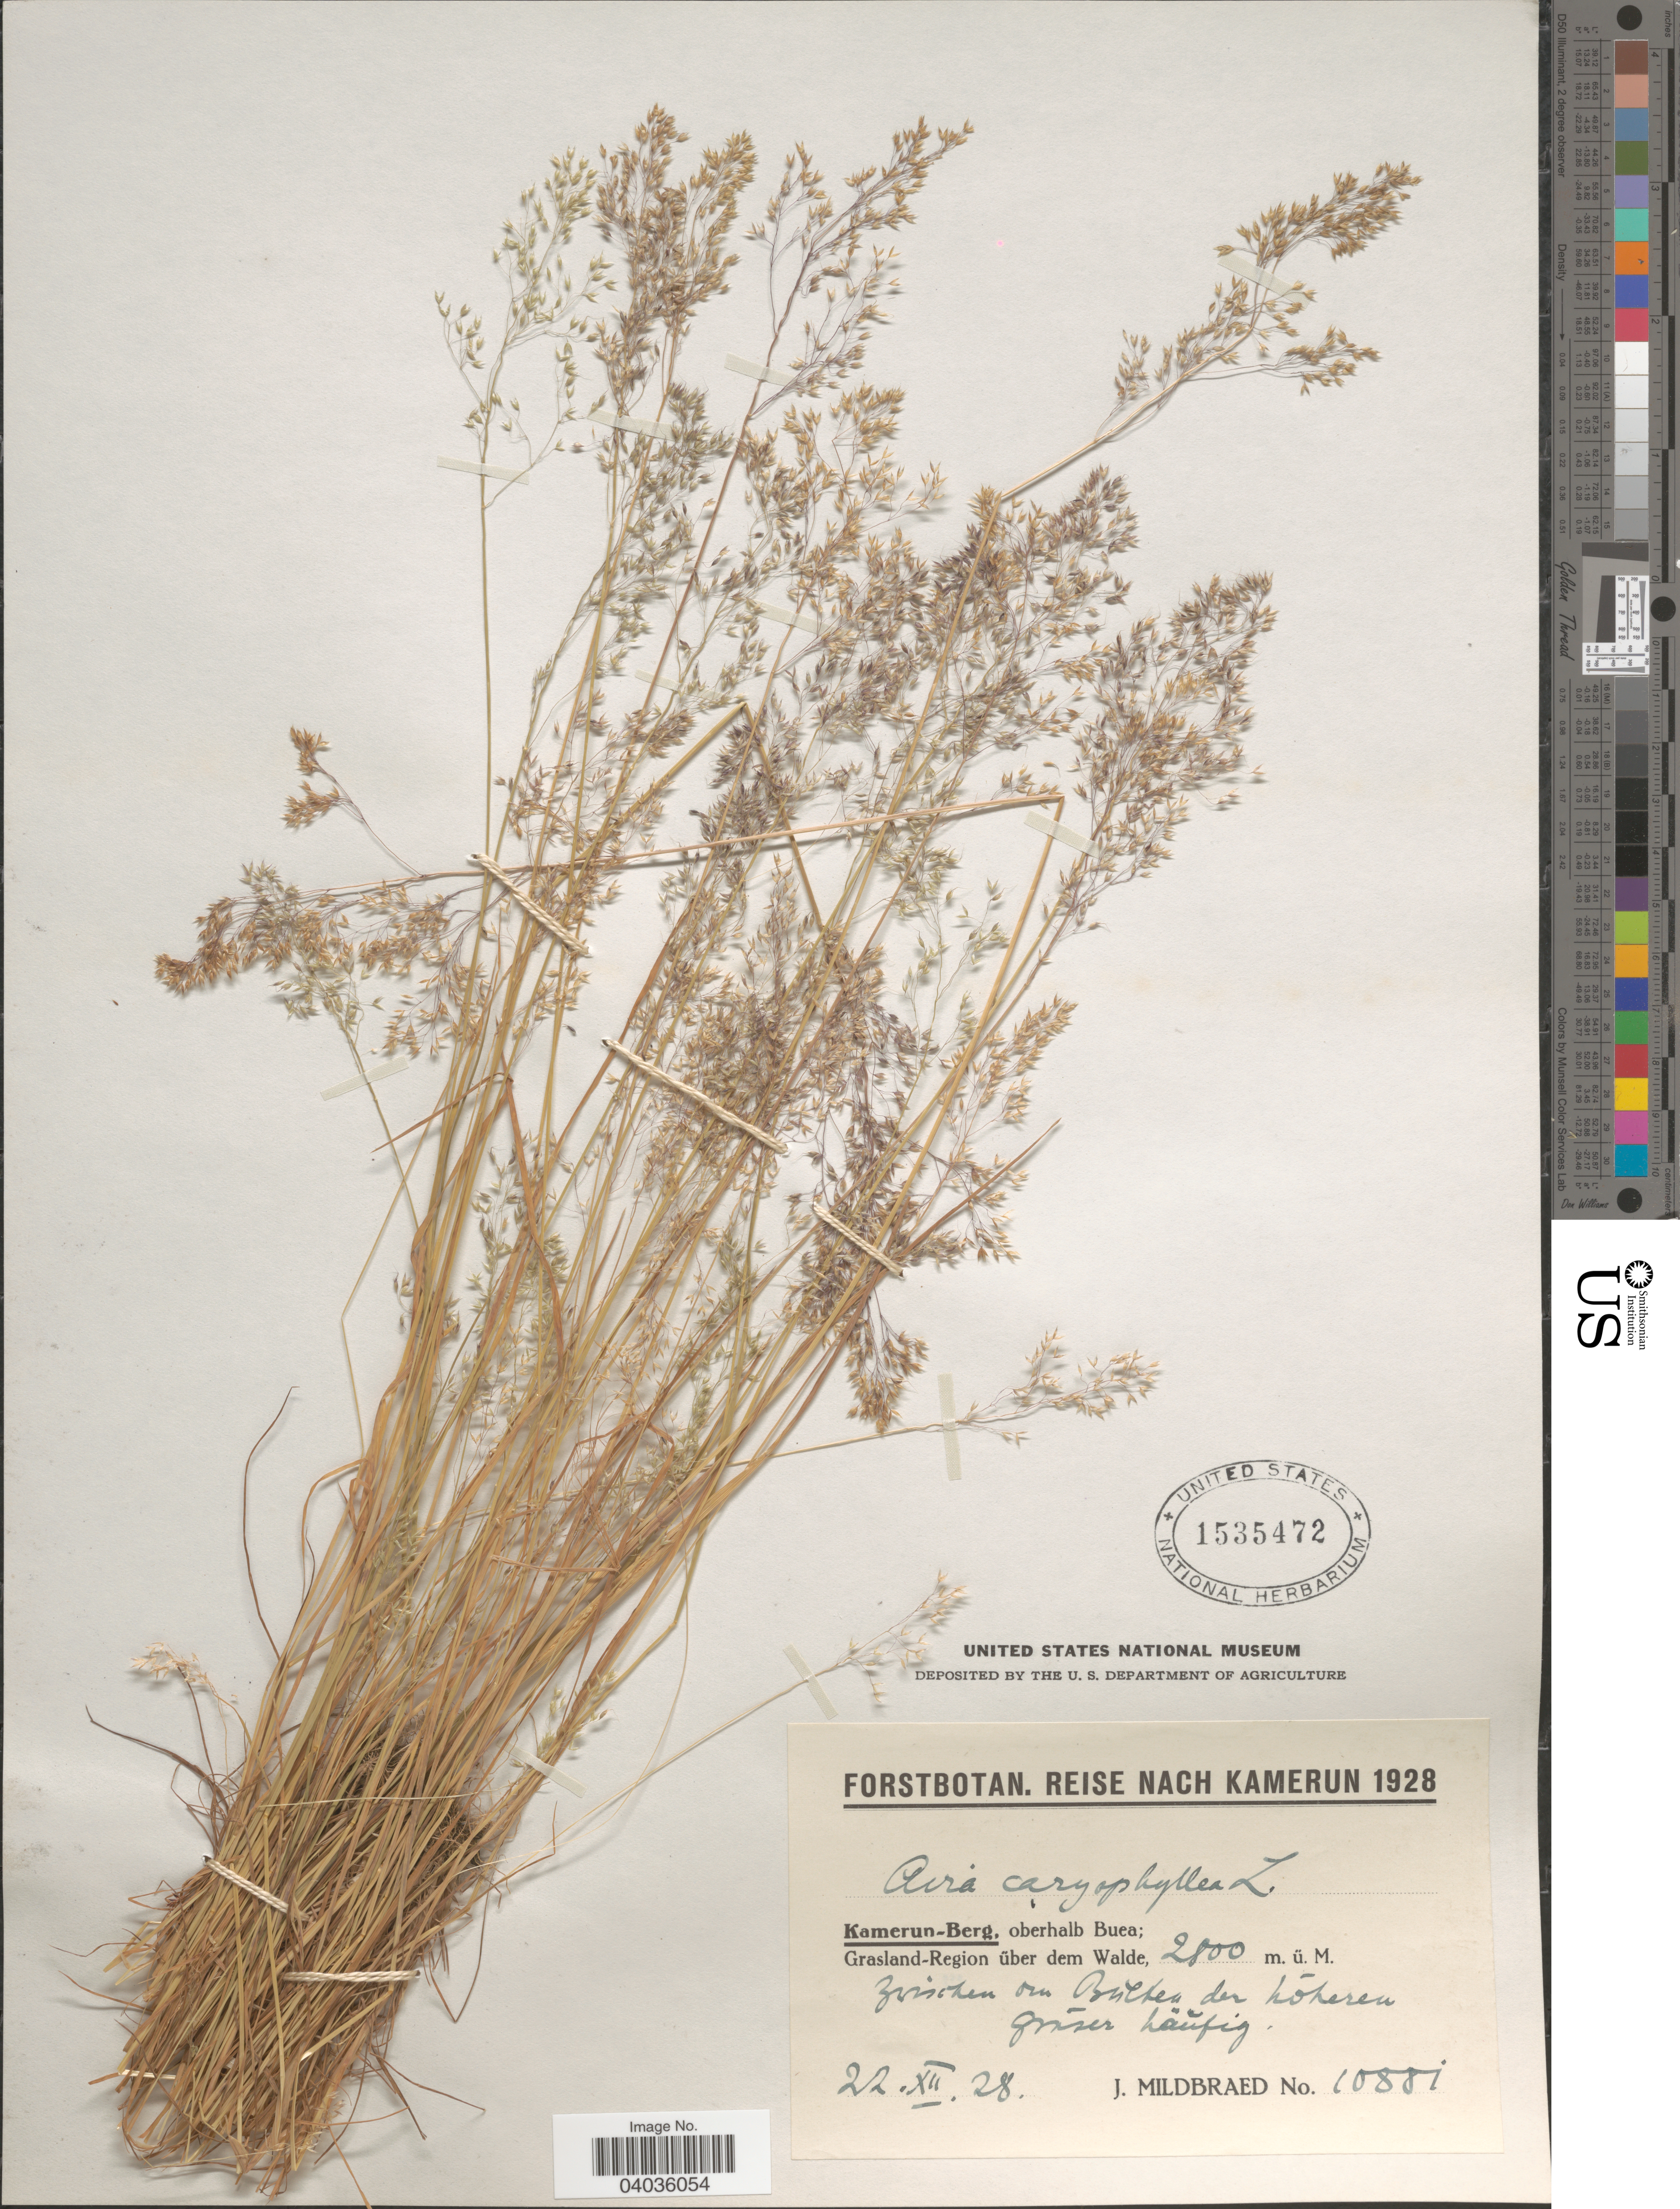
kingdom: Plantae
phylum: Tracheophyta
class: Liliopsida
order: Poales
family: Poaceae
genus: Aira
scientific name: Aira caryophyllea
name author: L.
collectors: J. Mildbraed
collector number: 1088i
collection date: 1928-12-22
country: Cameroon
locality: Kamerun-Berg, oberhalb Buea; Grasland-Region über dem Walde. Zwischen den Buchen der höheren graser häufig.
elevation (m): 2800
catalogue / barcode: US 1535472